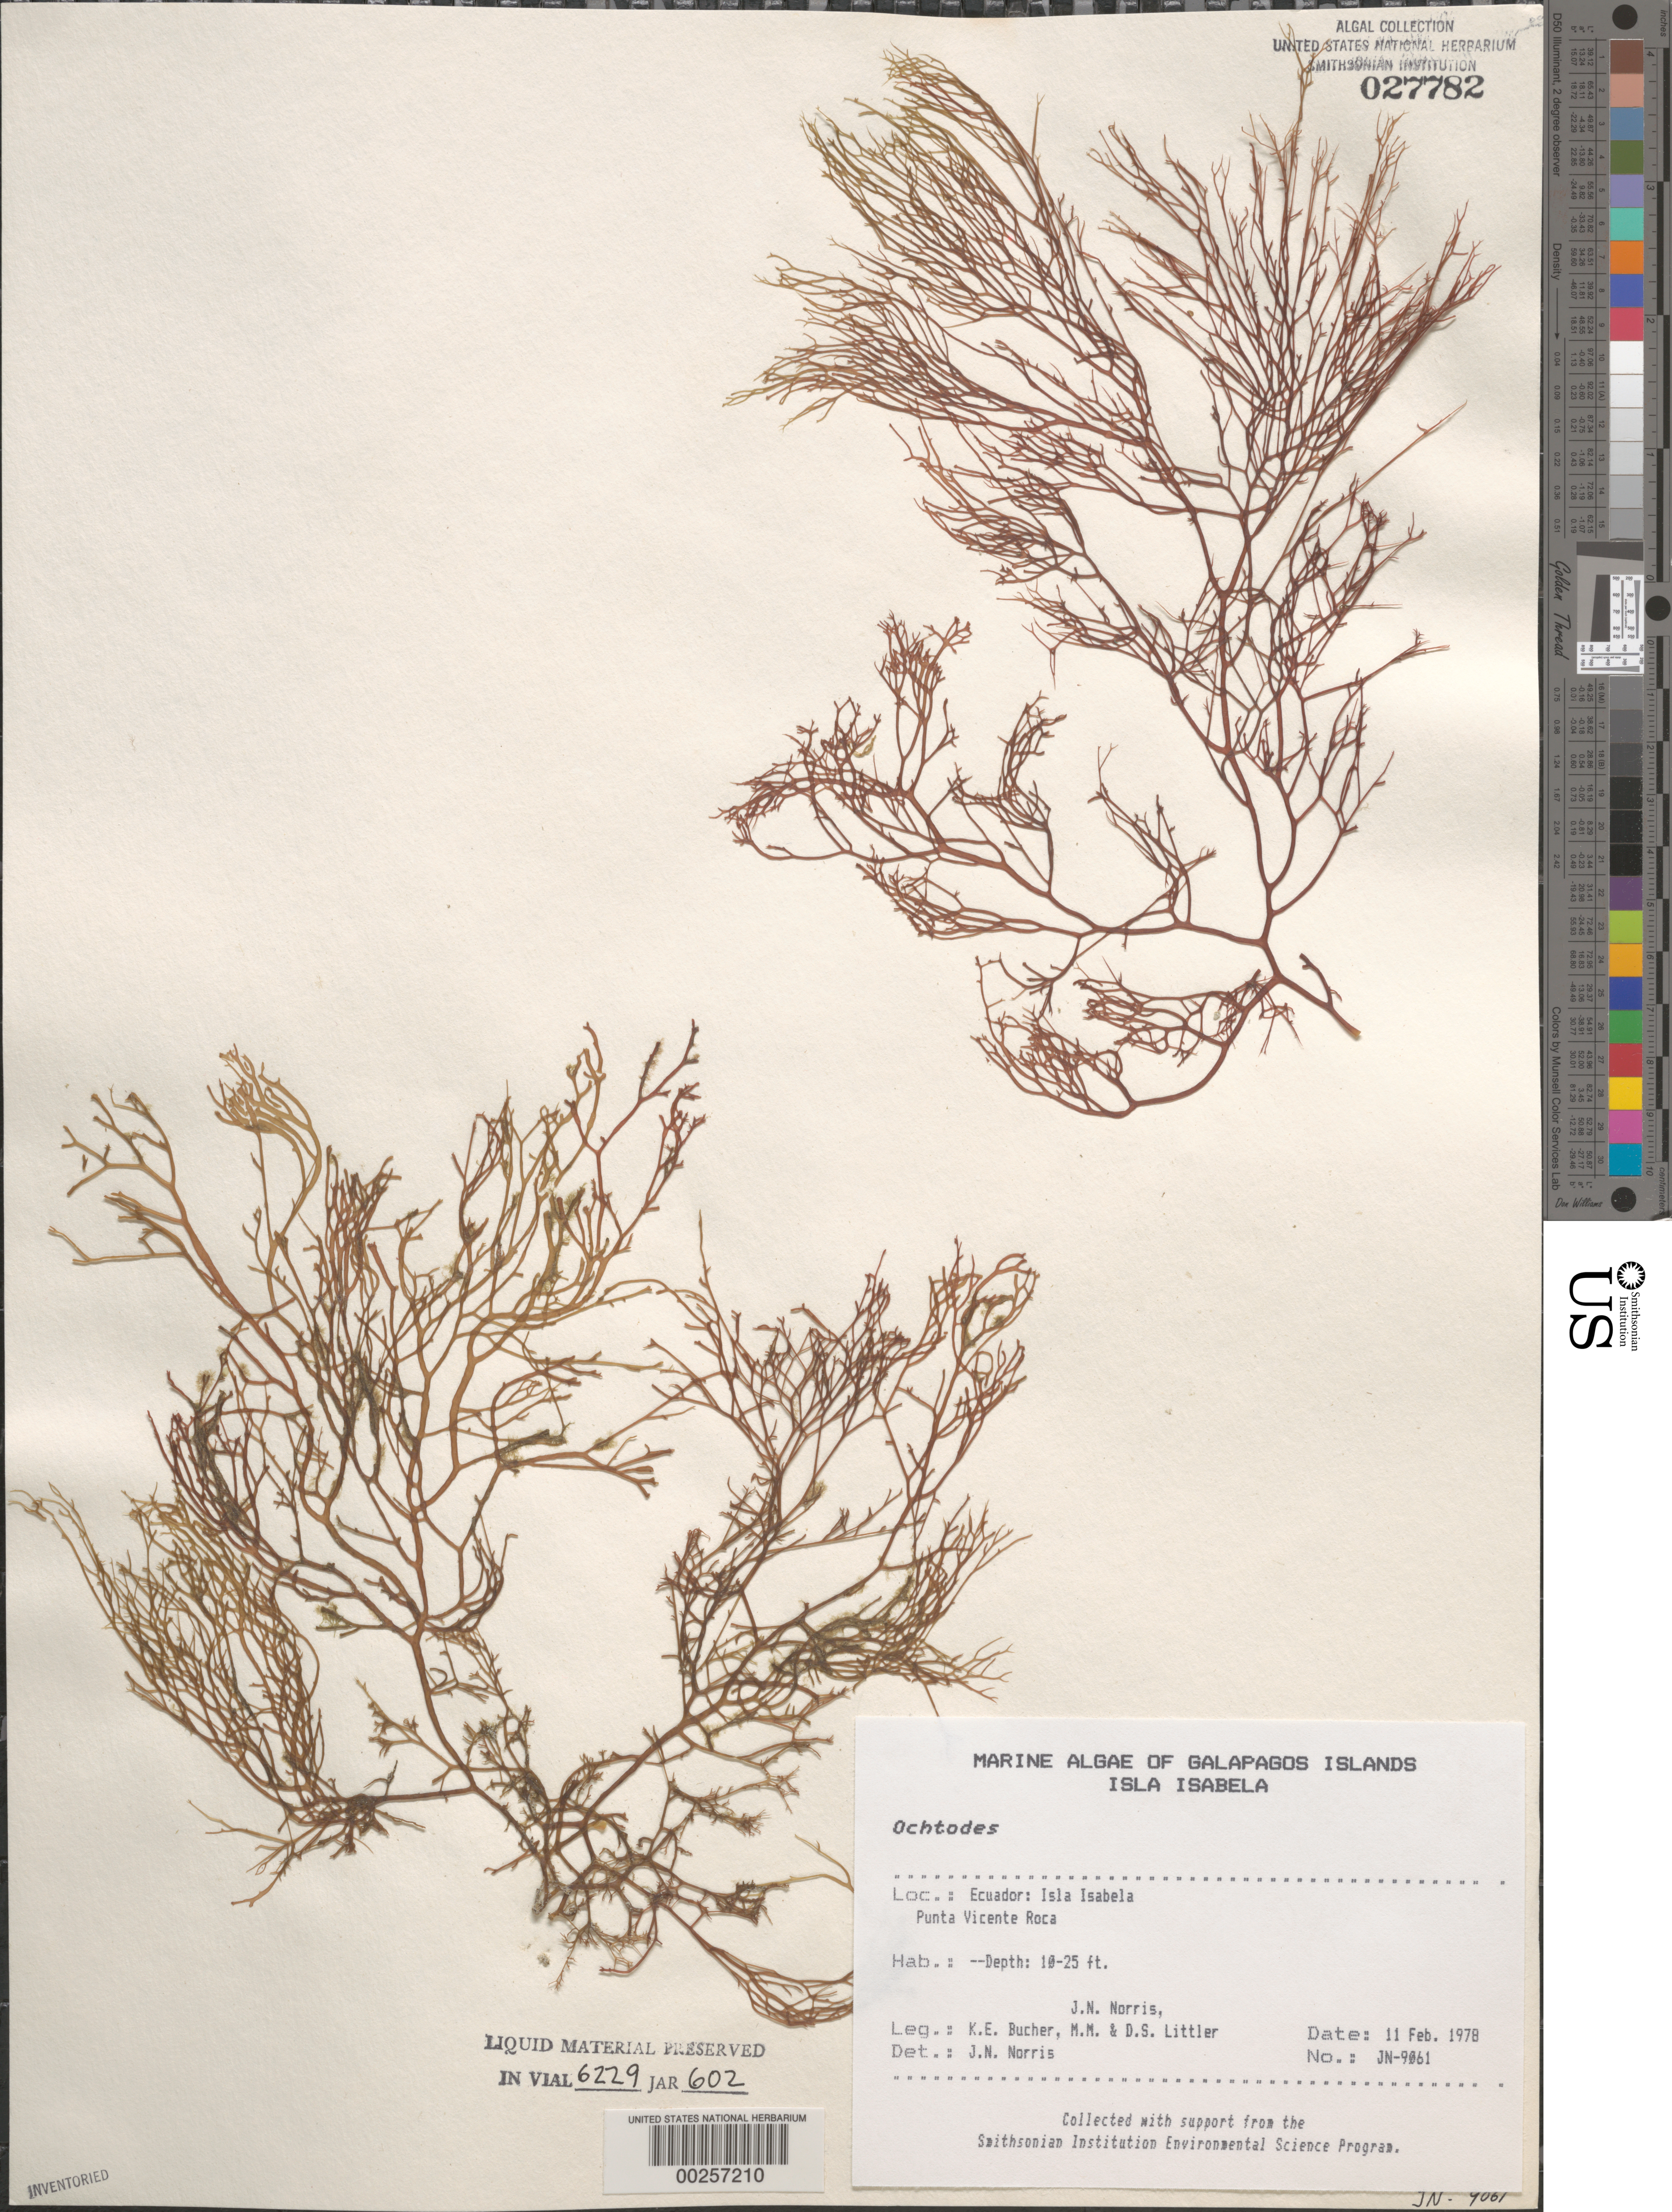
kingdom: Plantae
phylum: Rhodophyta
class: Florideophyceae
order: Gigartinales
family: Rhizophyllidaceae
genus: Ochtodes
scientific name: Ochtodes sp.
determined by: Norris, James N.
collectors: J. N. Norris, K. E. Bucher, M. M. Littler & D. S. Littler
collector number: JN-9061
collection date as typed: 11 Feb 1978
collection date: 1978-02-11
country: Ecuador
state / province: Colón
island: Isabela [Albemarle]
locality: Punta Vicente Roca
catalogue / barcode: US 27782